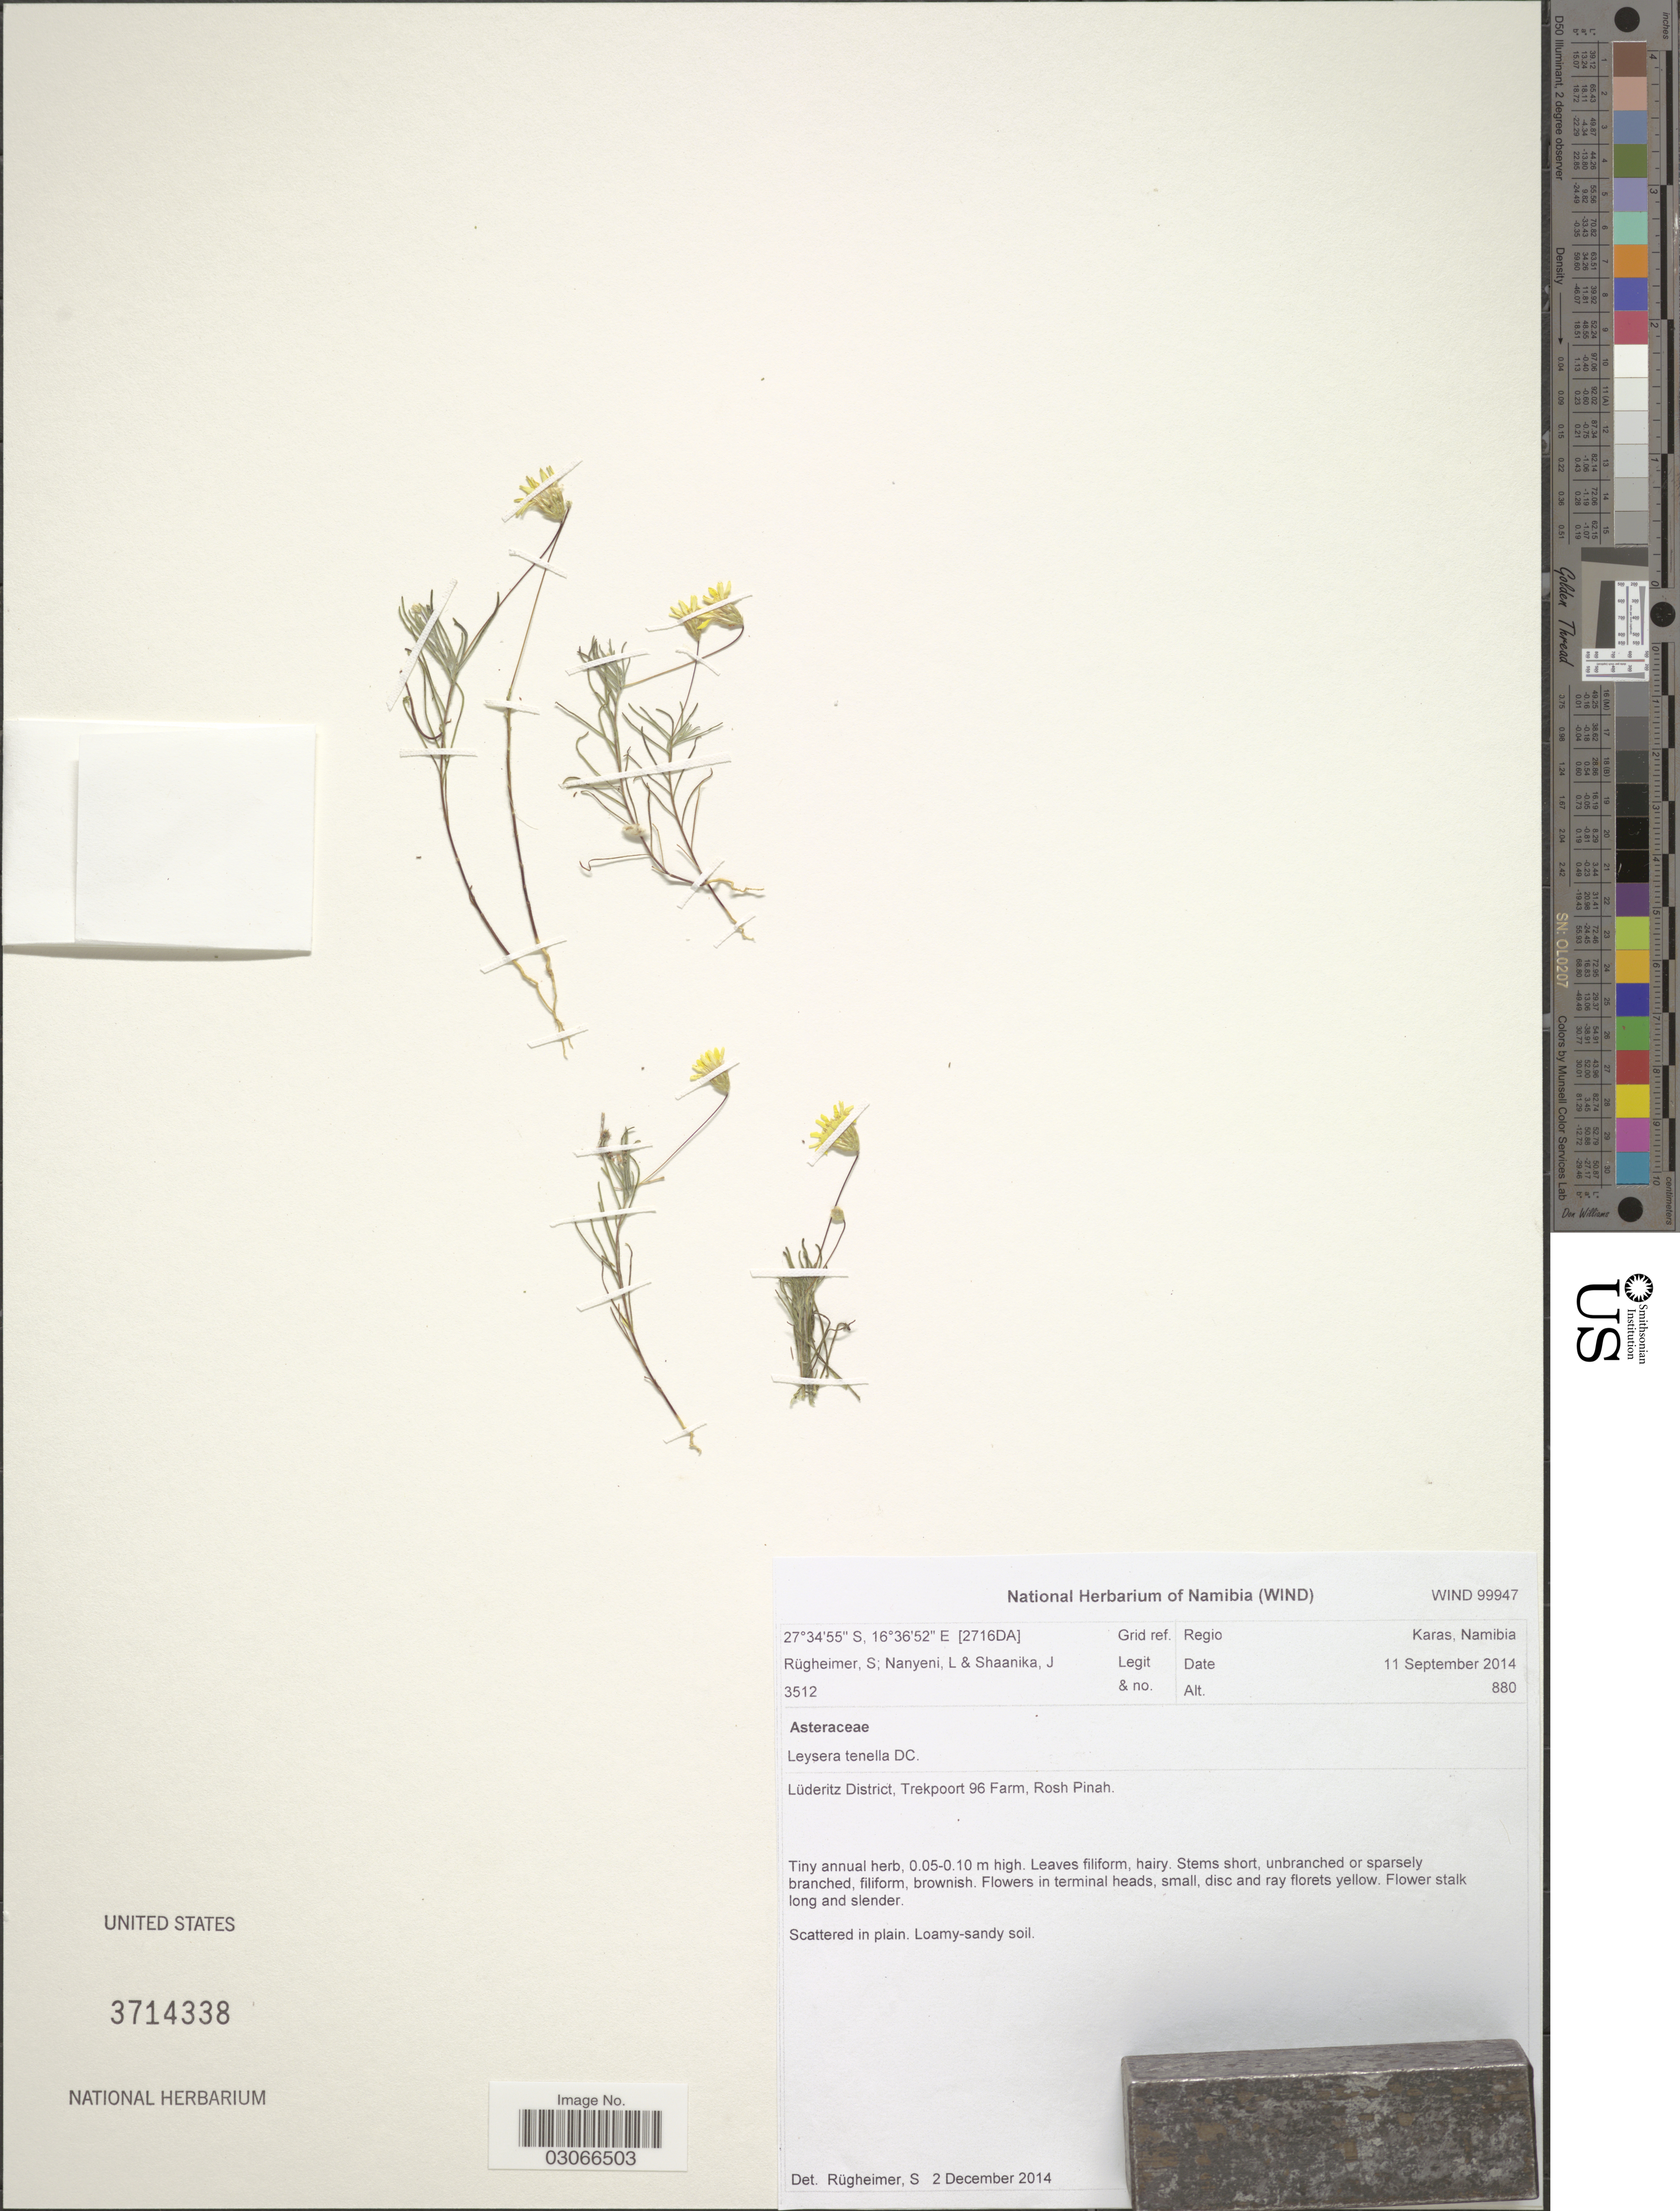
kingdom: Plantae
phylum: Tracheophyta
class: Magnoliopsida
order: Asterales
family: Asteraceae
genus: Leysera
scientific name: Leysera tenella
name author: DC.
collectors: S. Rugheimer, L. Nanyeni & J. Shaanika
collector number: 3512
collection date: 2014-09-11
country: Namibia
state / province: Karas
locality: [2716DA]. Grid ref. Regio Karas. Lüderitz District, Trekpoort 96 Farm, Rosh Pinah.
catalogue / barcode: US 3714338